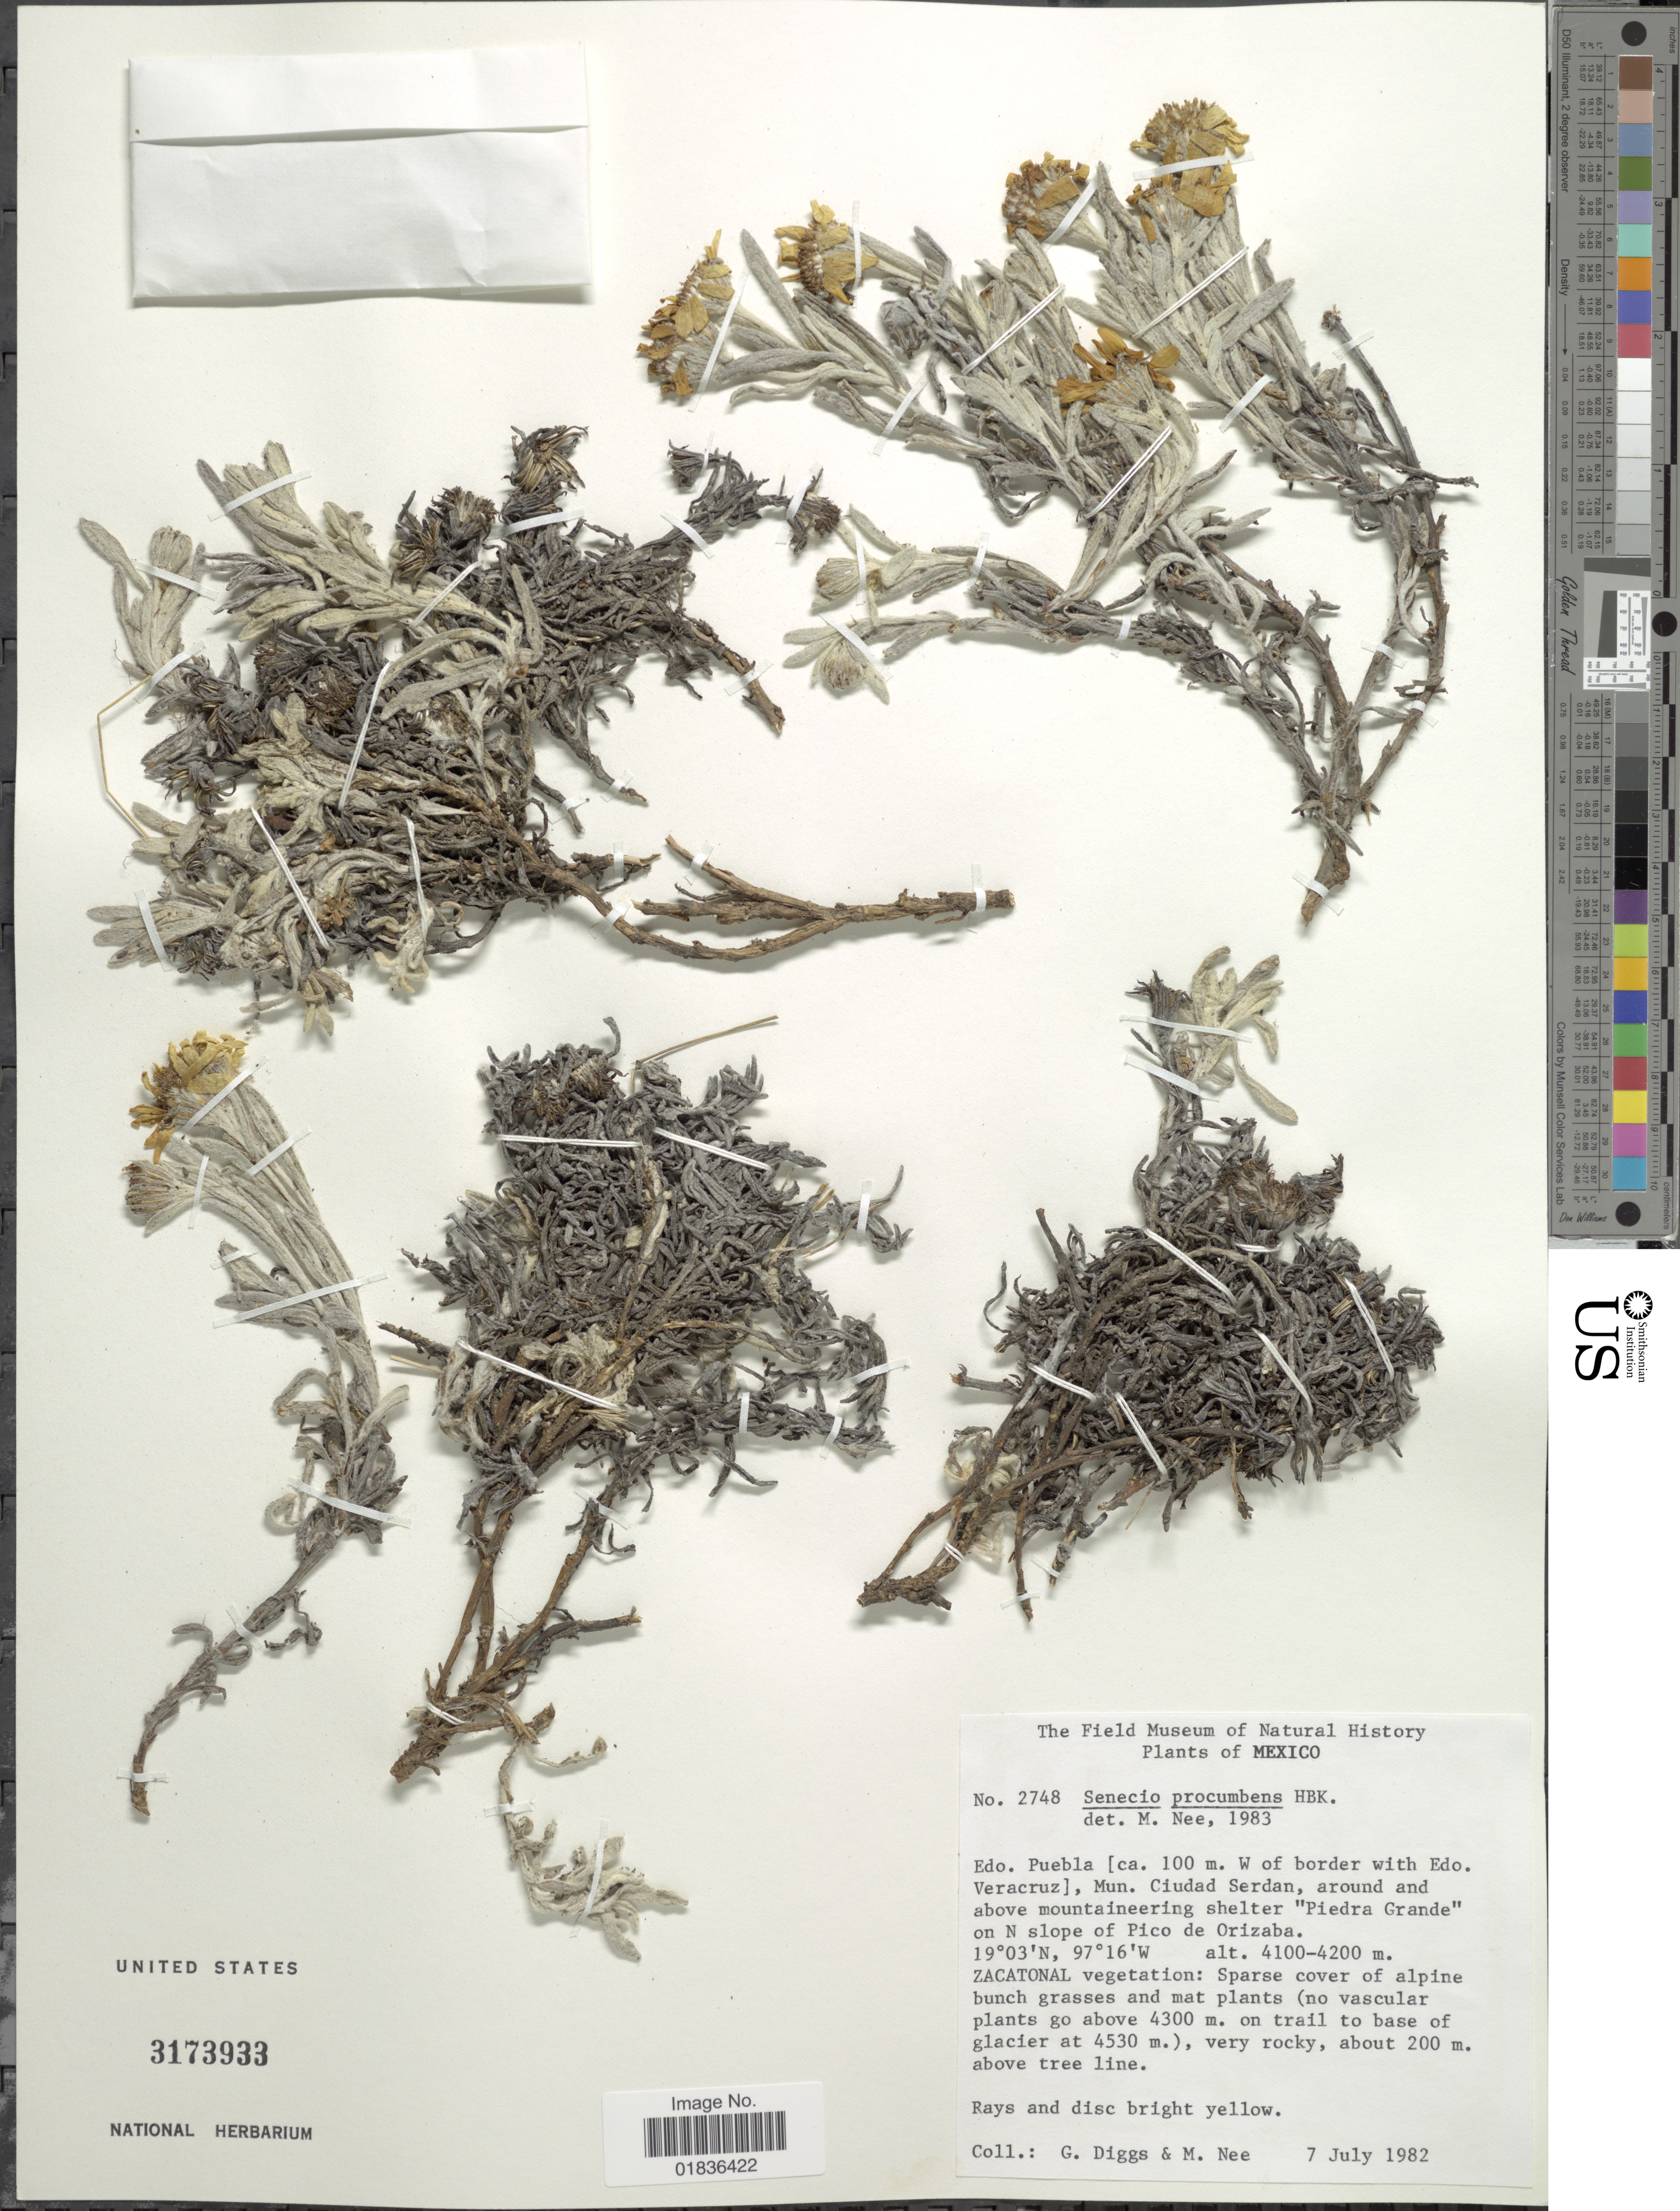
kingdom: Plantae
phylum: Tracheophyta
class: Magnoliopsida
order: Asterales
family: Asteraceae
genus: Senecio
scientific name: Senecio procumbens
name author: Kunth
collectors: G. Diggs & M. Nee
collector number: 2748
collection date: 1982-07-07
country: Mexico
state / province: Puebla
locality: (ca. 100m. W of border with Edo. Veracruz), Mun. Ciudad Serdan, around and above mountaineering shelter "Piedra Grande"on N slope of Pico de Orizaba.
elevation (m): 4100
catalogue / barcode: US 3173933